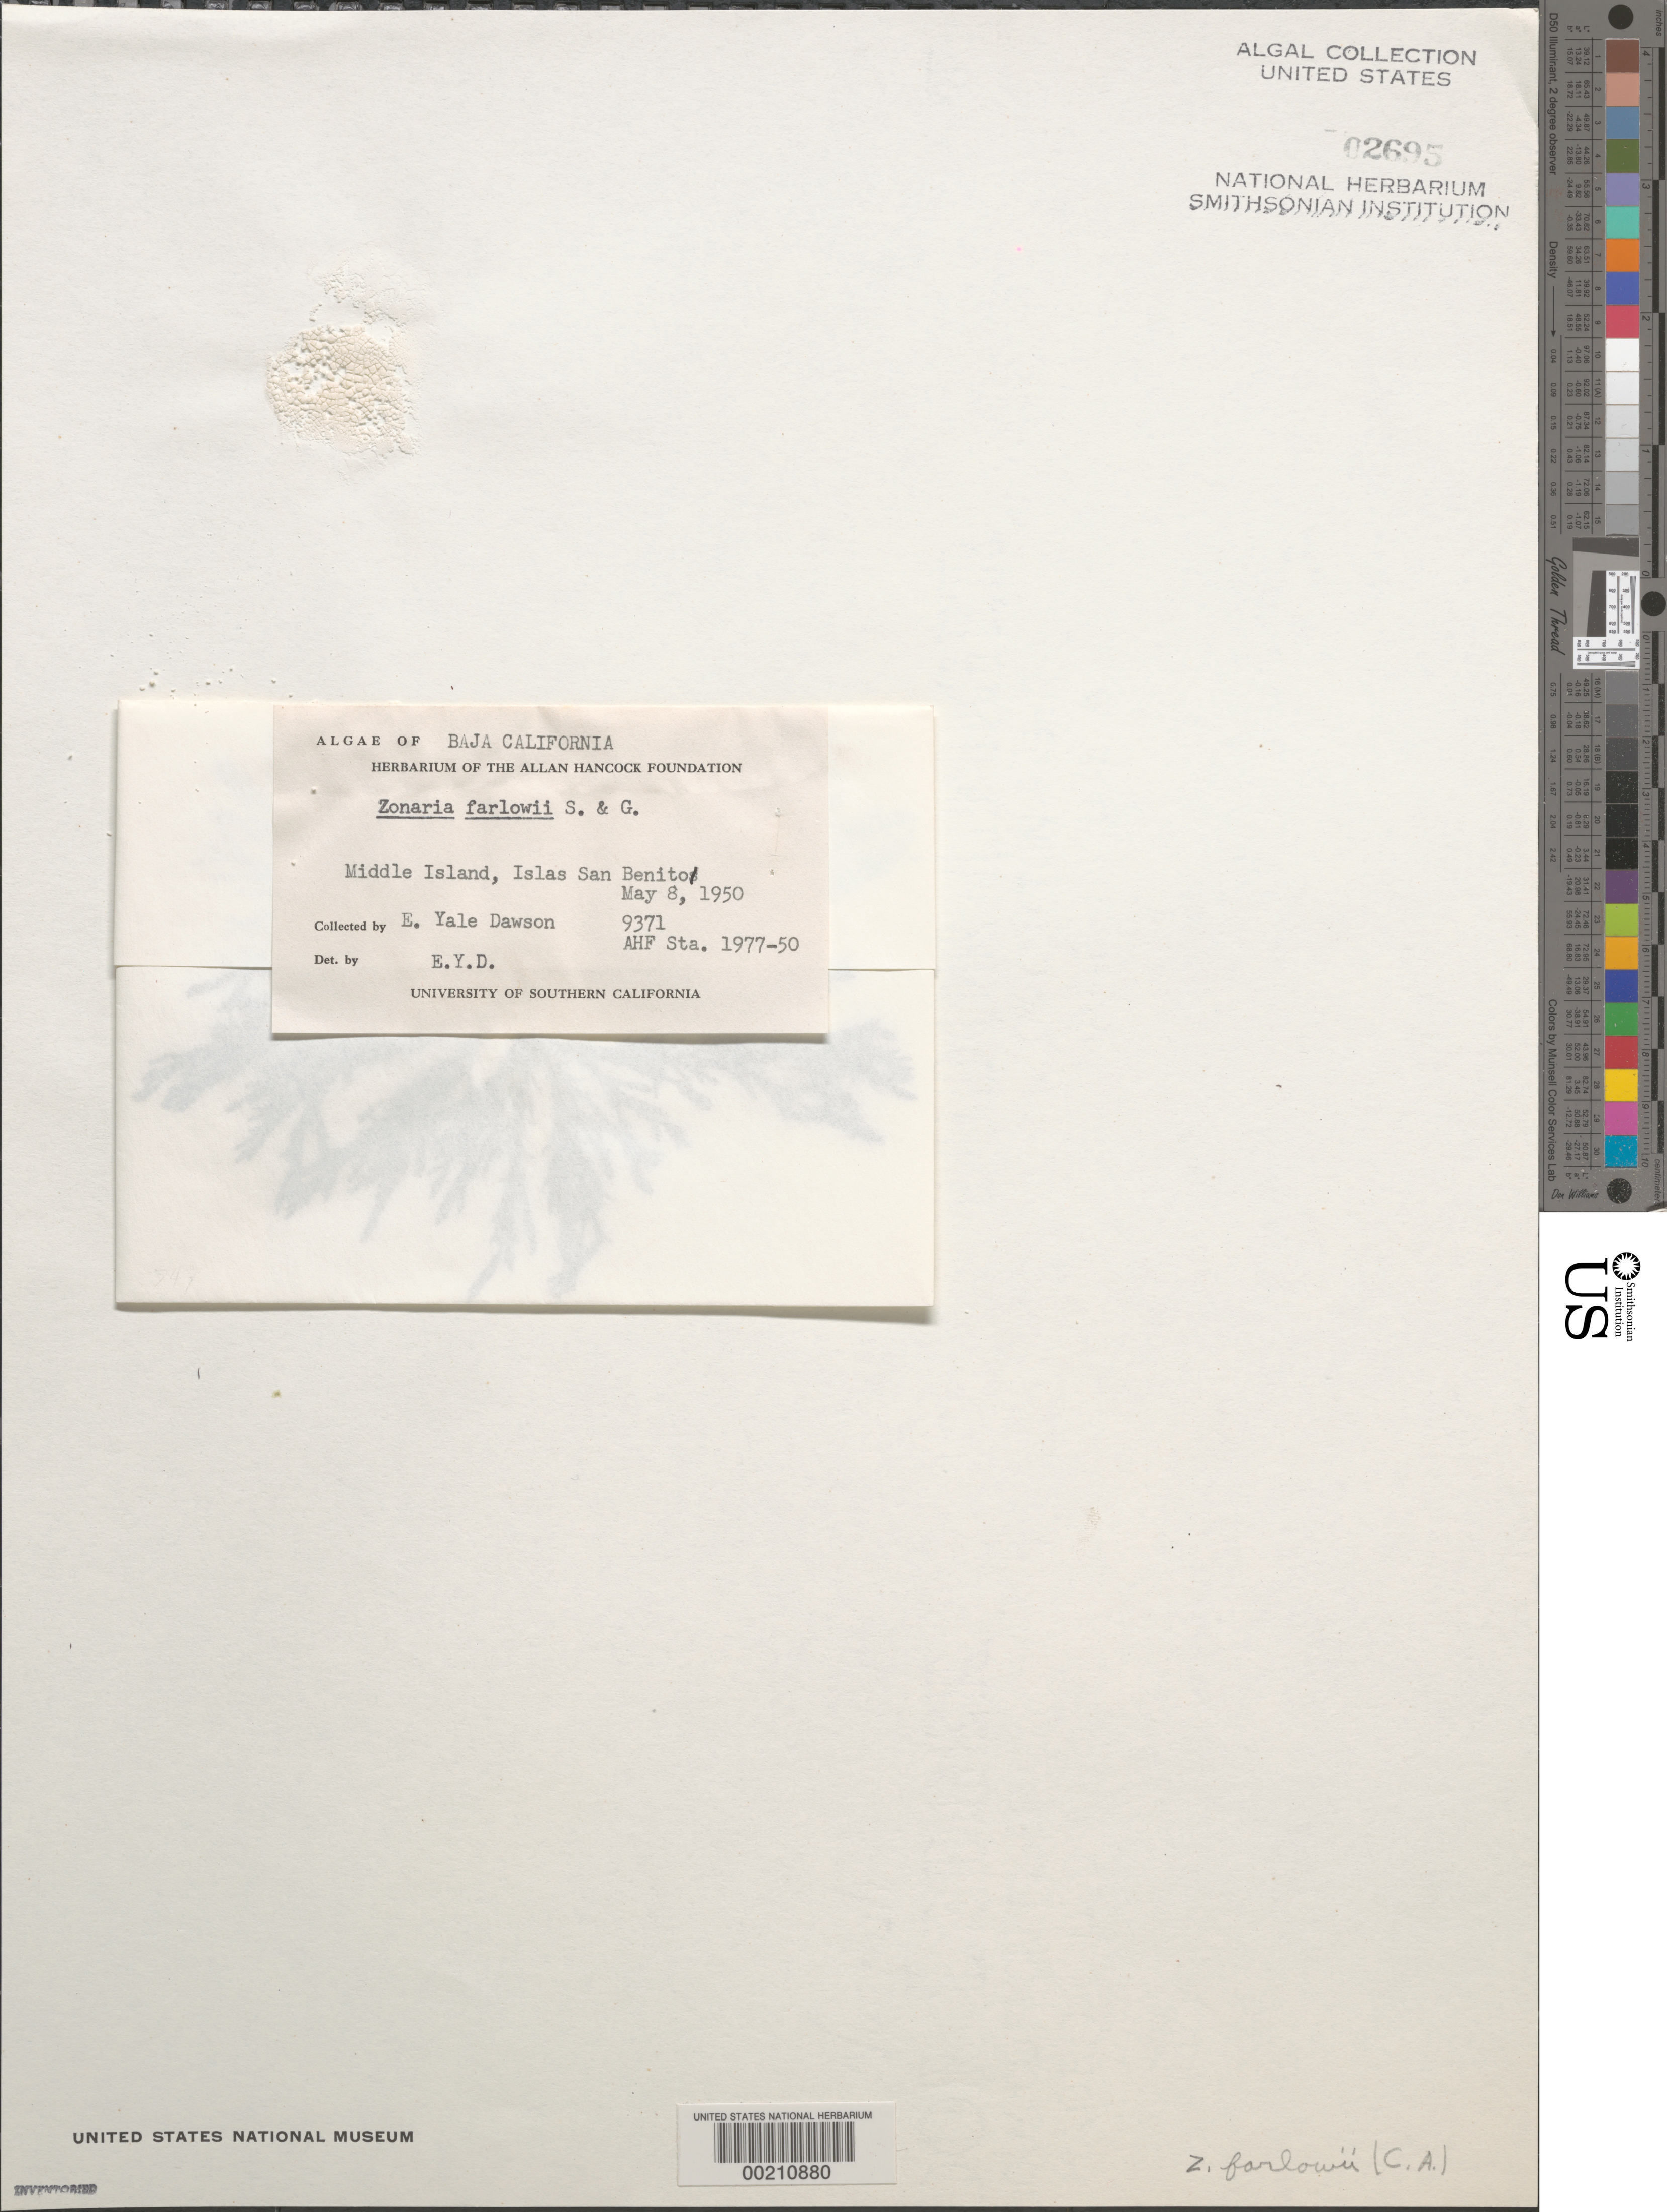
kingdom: Chromista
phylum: Ochrophyta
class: Phaeophyceae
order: Dictyotales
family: Dictyotaceae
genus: Zonaria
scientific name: Zonaria farlowii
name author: Setch. & N.L. Gardner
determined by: Dawson, E. Y.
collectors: E. Y. Dawson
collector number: EYD 9371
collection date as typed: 08 May 1950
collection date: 1950-05-08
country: Mexico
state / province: Baja California Norte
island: Middle Island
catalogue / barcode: US 2695